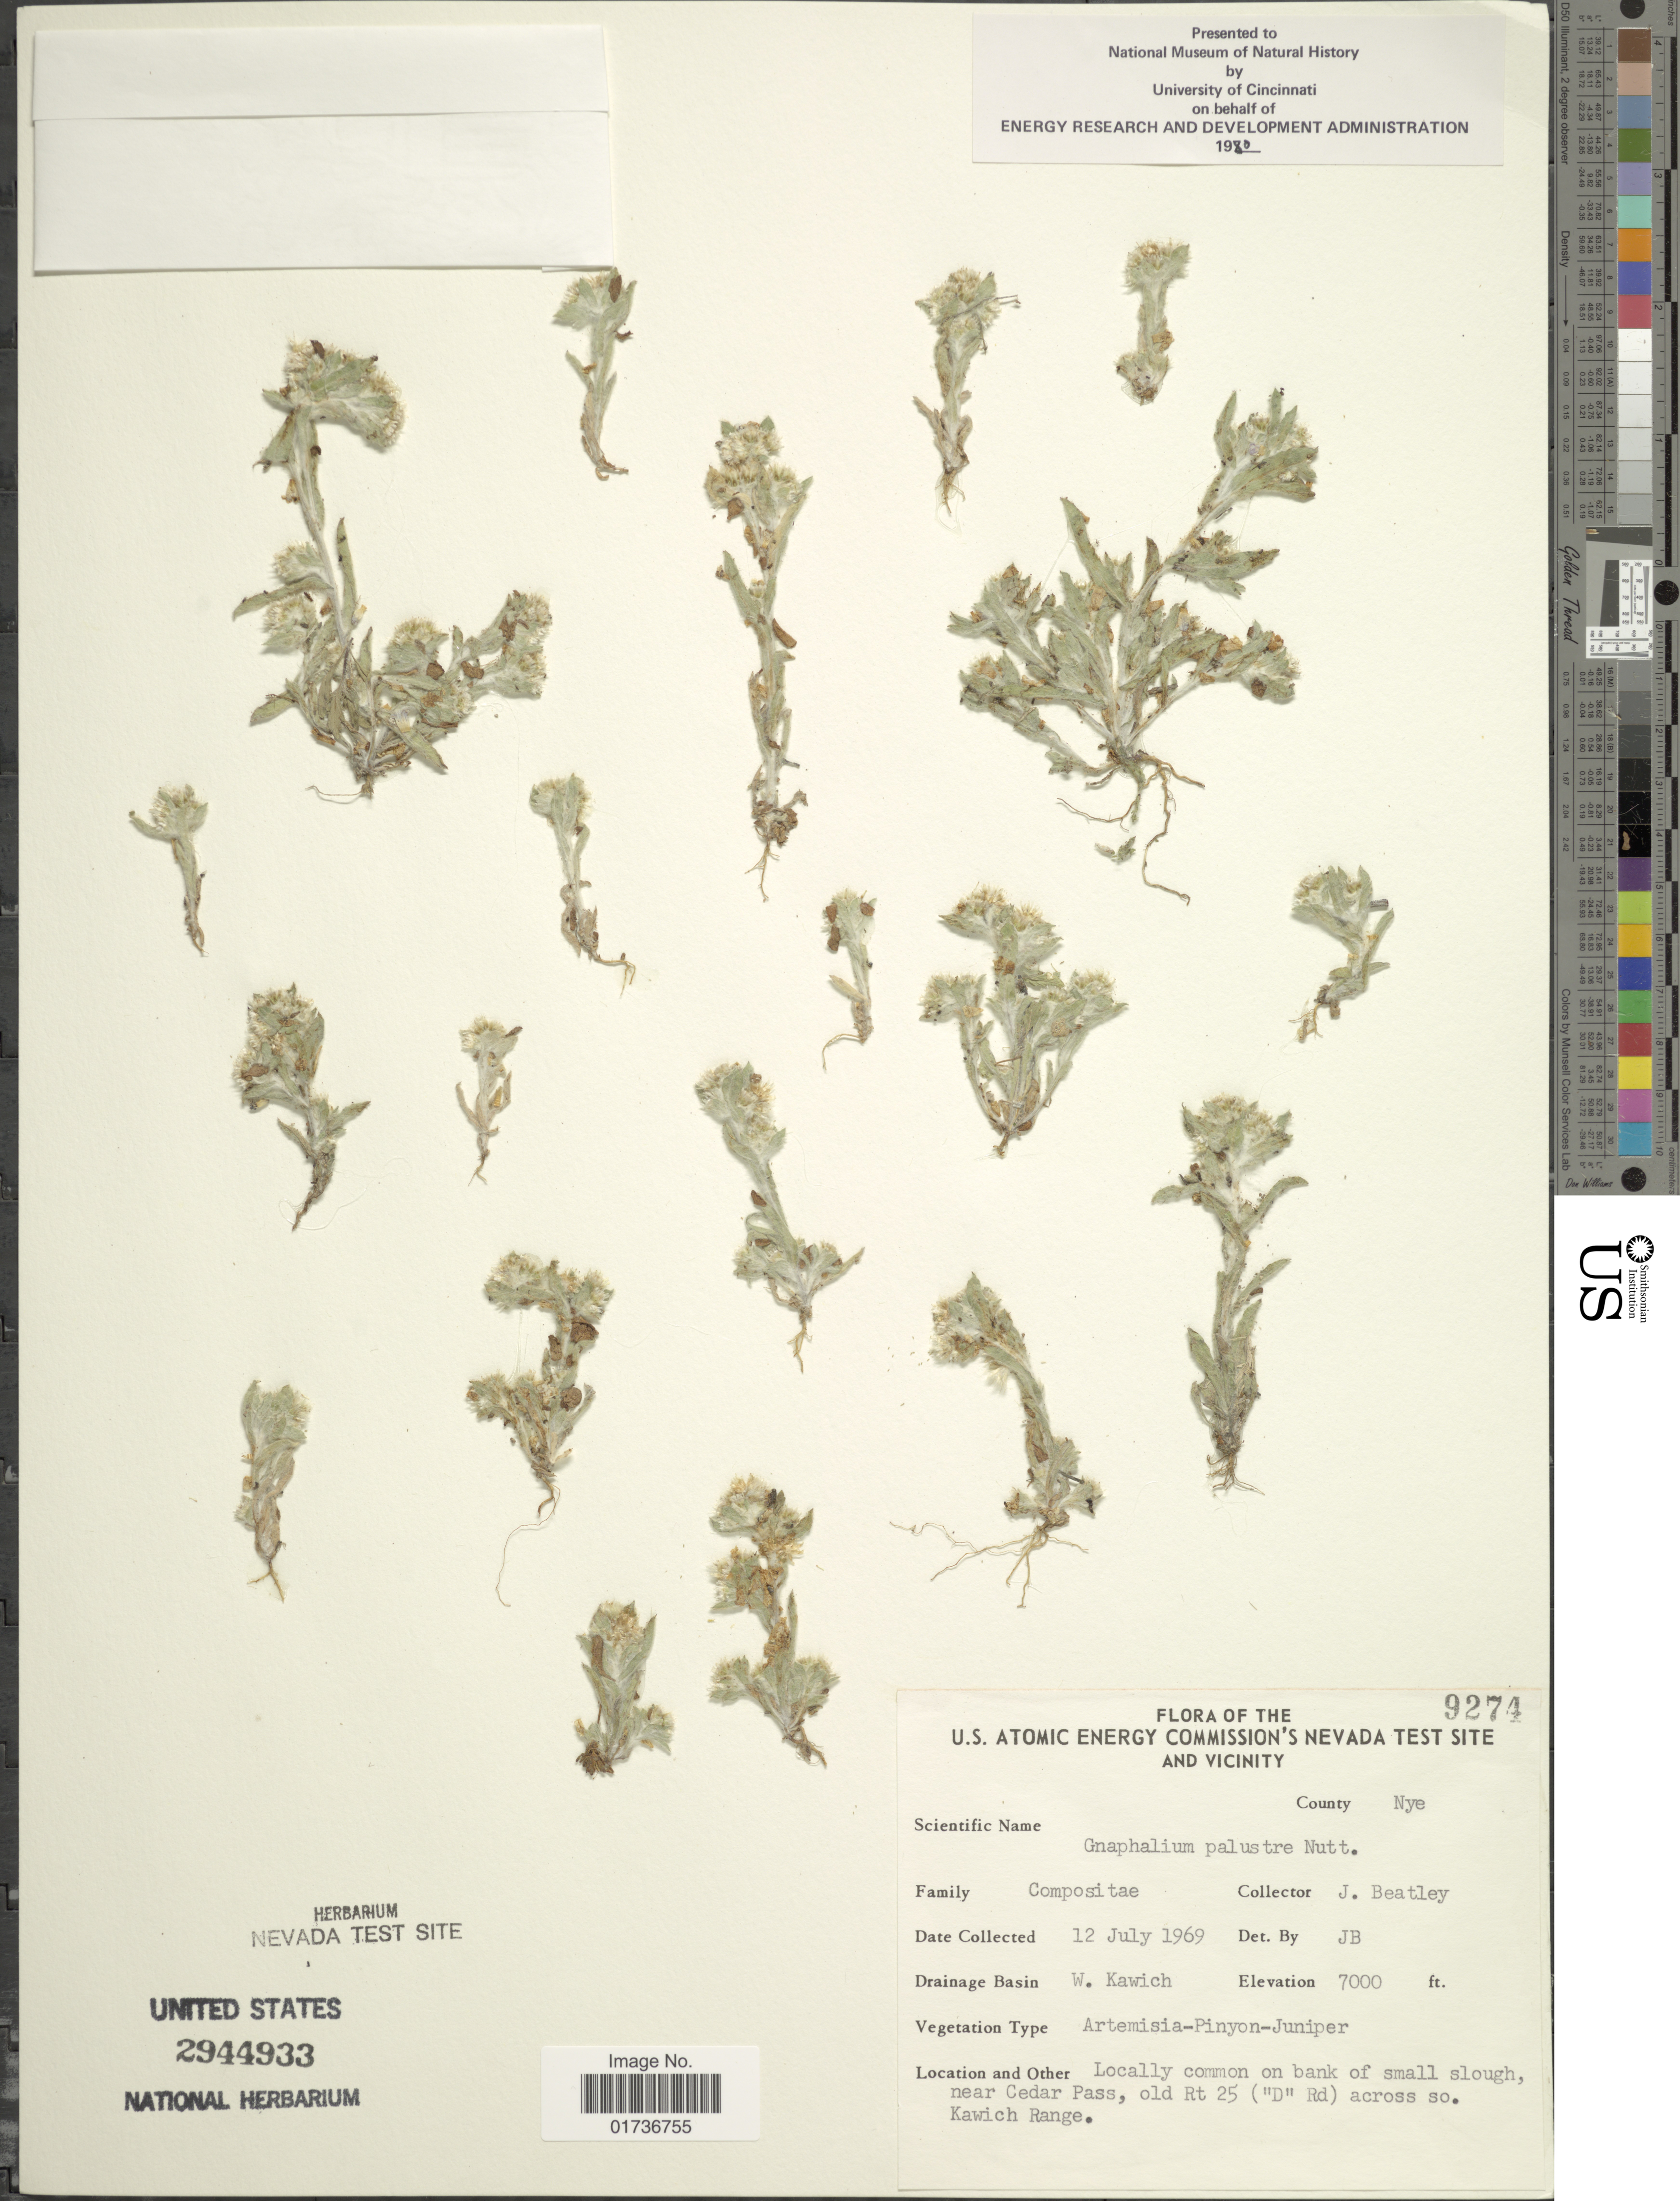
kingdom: Plantae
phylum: Tracheophyta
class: Magnoliopsida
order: Asterales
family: Asteraceae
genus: Gnaphalium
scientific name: Gnaphalium palustre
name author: Nutt.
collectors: J. C. Beatley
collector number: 9274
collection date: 1969-07-12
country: United States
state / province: Nevada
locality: U.S.Atomic Energy Commison's Nevada Test Site and Vicinity, County Nye, Drainage Basin W. Kawich, Locally common on bank of small slough, near Cedar Pass, old Rt 25 ('D' Rd) across so. Kawich Range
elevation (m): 2134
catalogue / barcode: US 2944933